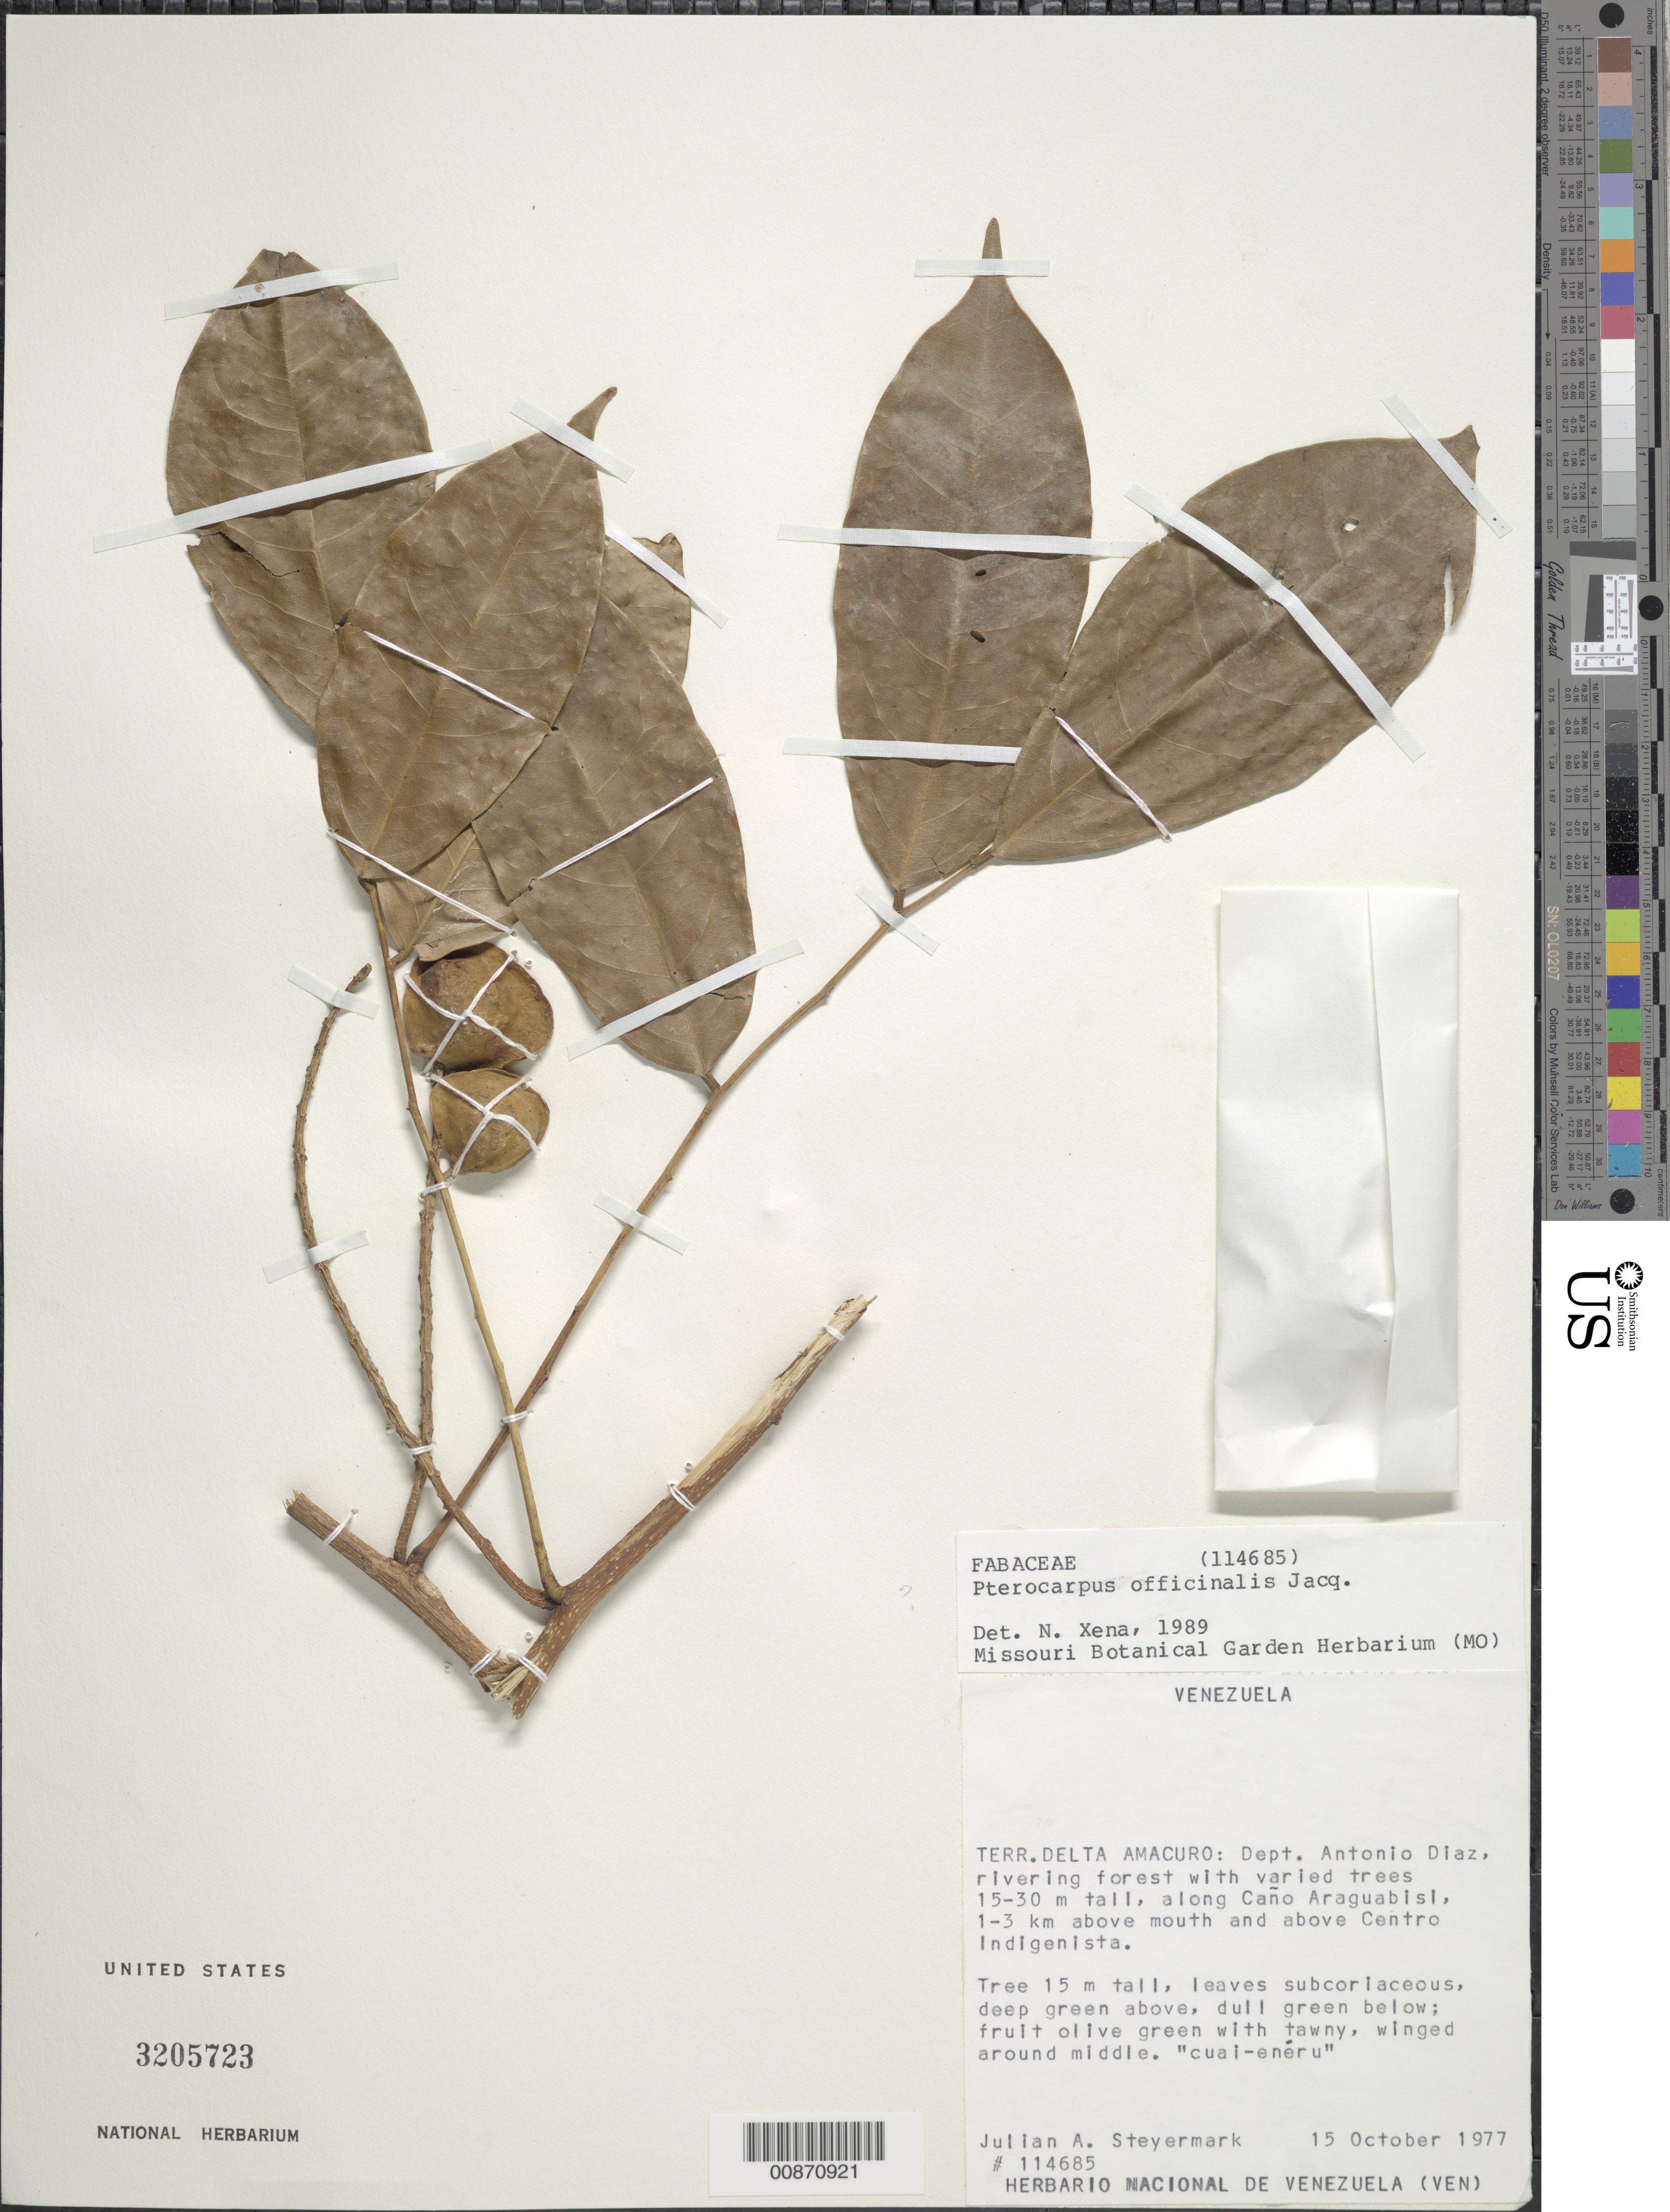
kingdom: Plantae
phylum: Tracheophyta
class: Magnoliopsida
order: Fabales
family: Fabaceae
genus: Pterocarpus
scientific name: Pterocarpus officinalis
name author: Jacq.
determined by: Xena de Enrech, N.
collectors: J. Steyermark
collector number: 114685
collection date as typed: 15-Oct-77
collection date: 1977-10-15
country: Venezuela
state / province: Delta Amacuro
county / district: Antonio Díaz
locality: Caño Araguabisi, 1-3 km above mouth and above Cento Indigenista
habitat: Riverine forest with varied trees 15-30m tall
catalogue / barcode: US 3205723